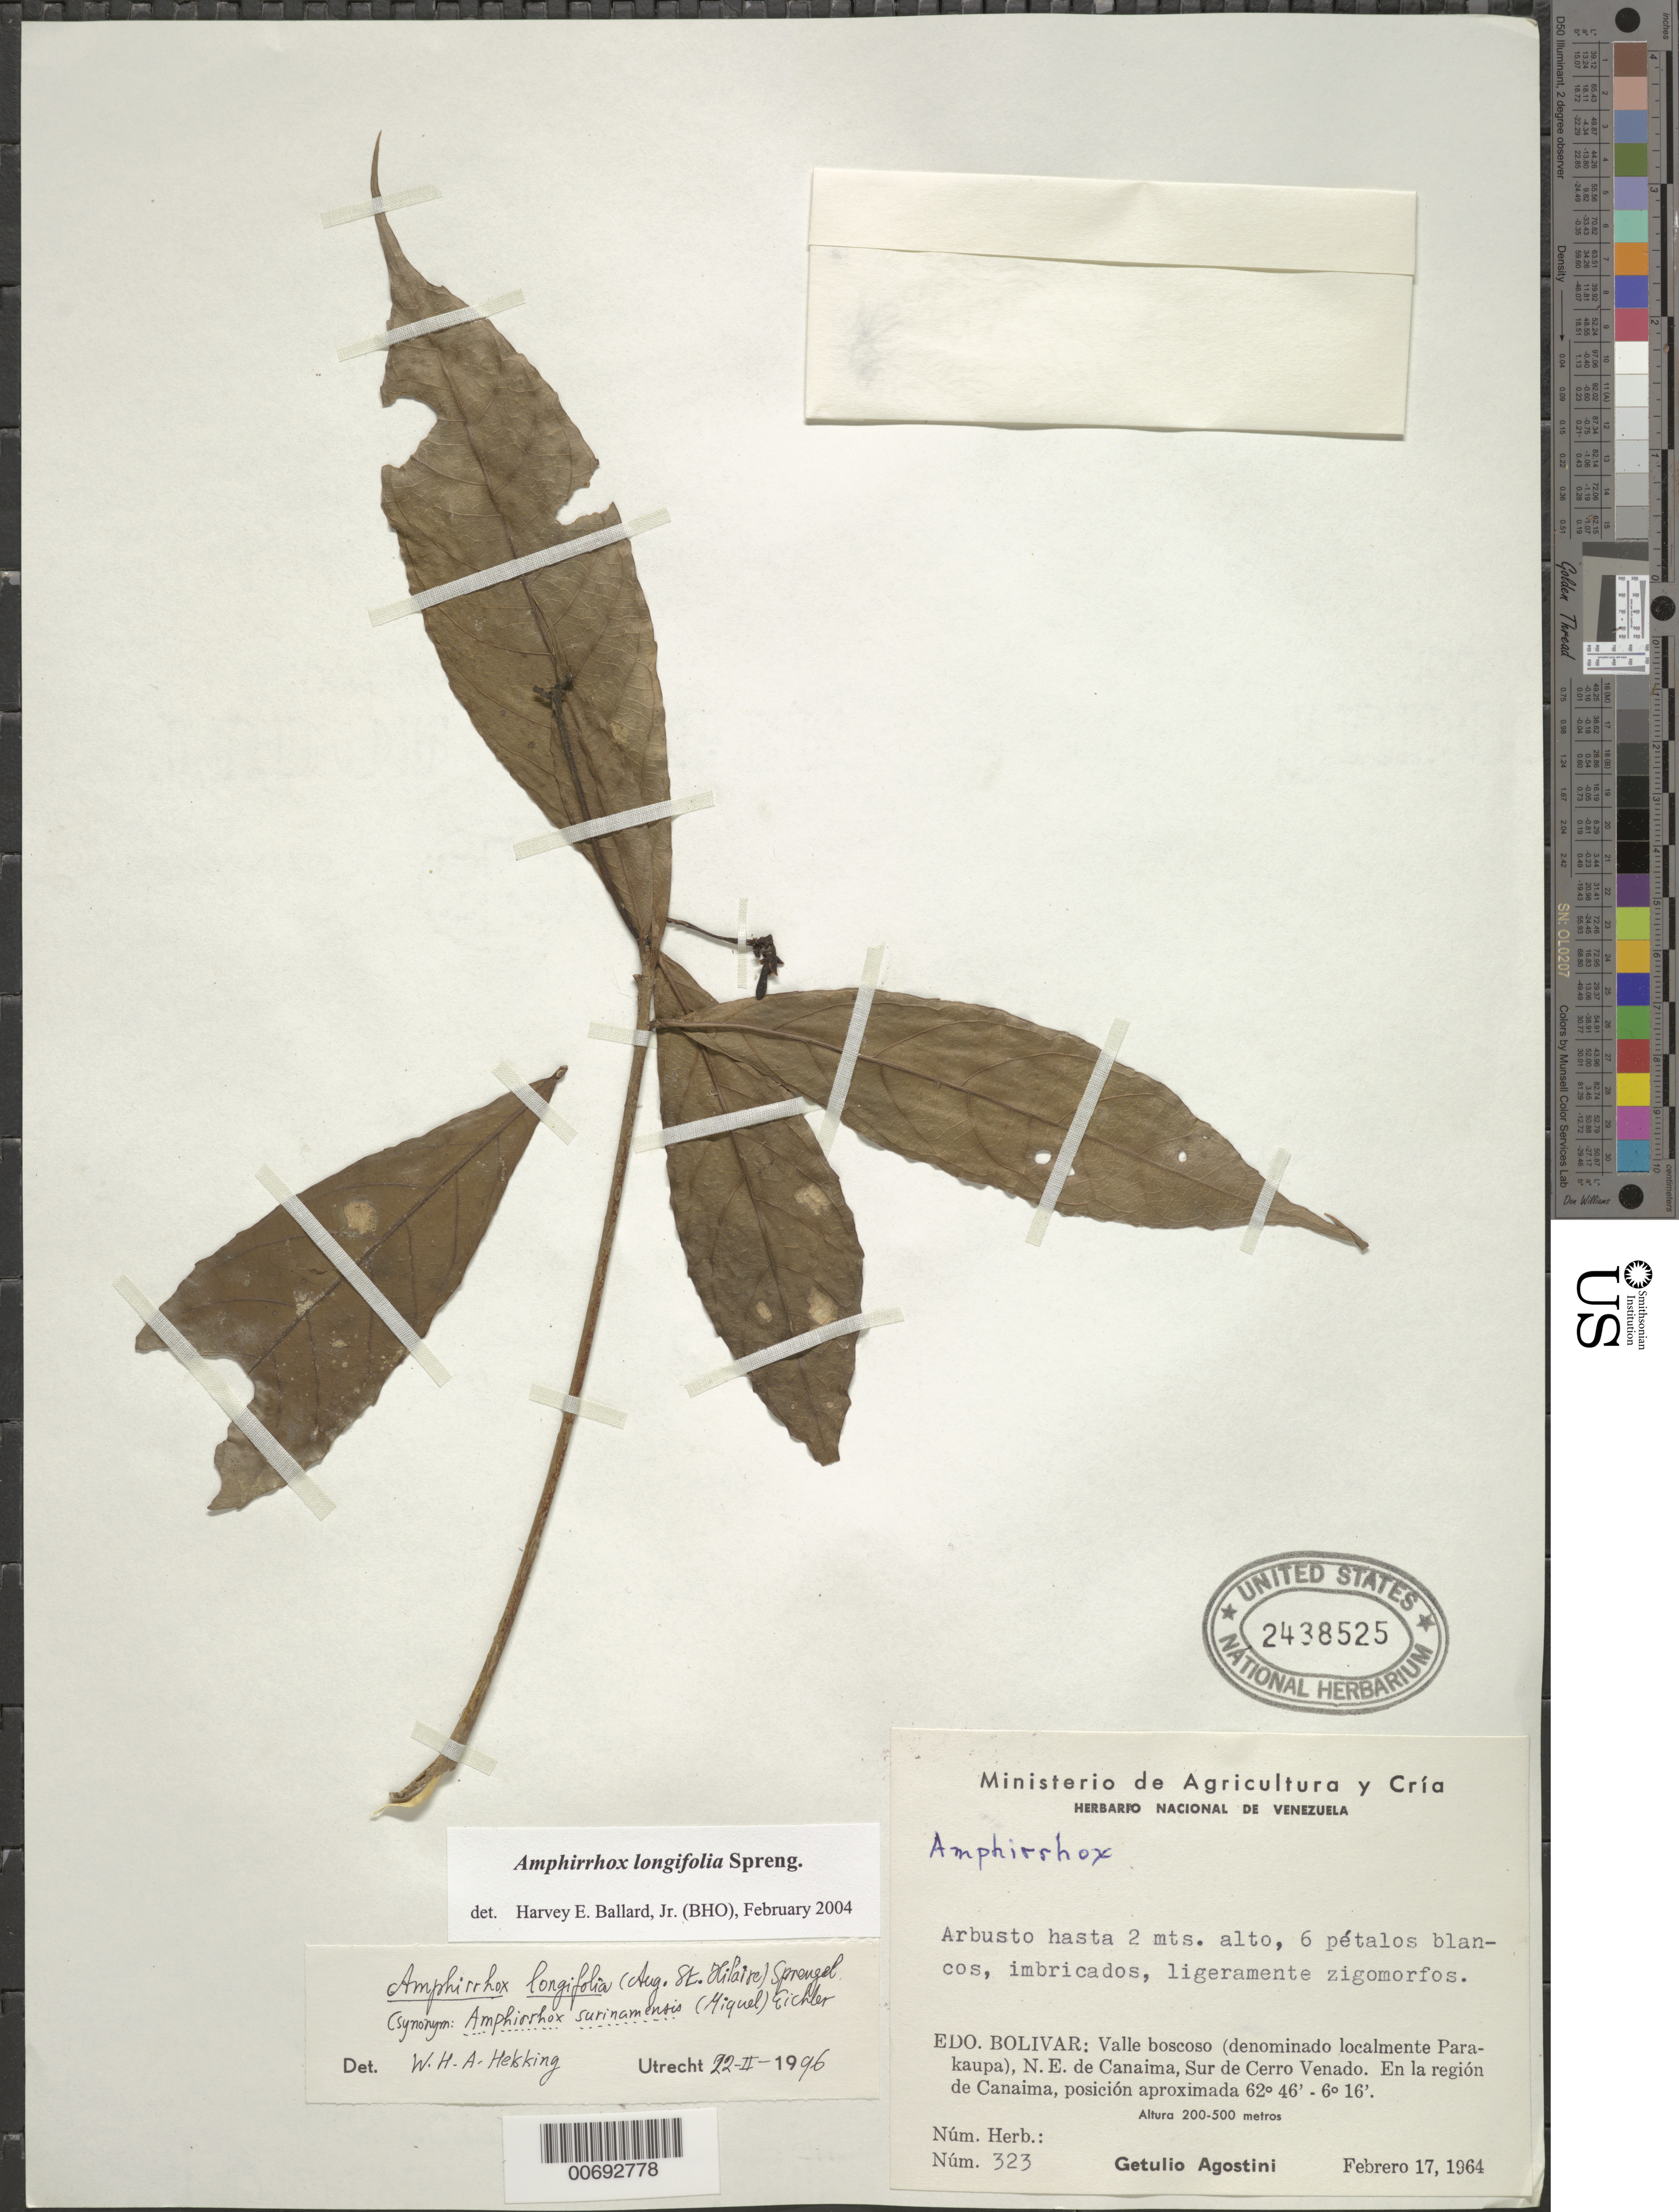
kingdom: Plantae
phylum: Tracheophyta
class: Magnoliopsida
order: Malpighiales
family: Violaceae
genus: Amphirrhox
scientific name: Amphirrhox longifolia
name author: (A. St.-Hil.) Spreng.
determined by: Ballard, Harvey E.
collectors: G. Agostini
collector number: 323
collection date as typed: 16-Feb-64 to 17-Feb-64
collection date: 1964-02-16/1964-02-17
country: Venezuela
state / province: Bolívar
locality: Parakaupa, NE de Canaima, S de Cerro Venado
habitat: Wooded valley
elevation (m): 200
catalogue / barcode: US 2438525